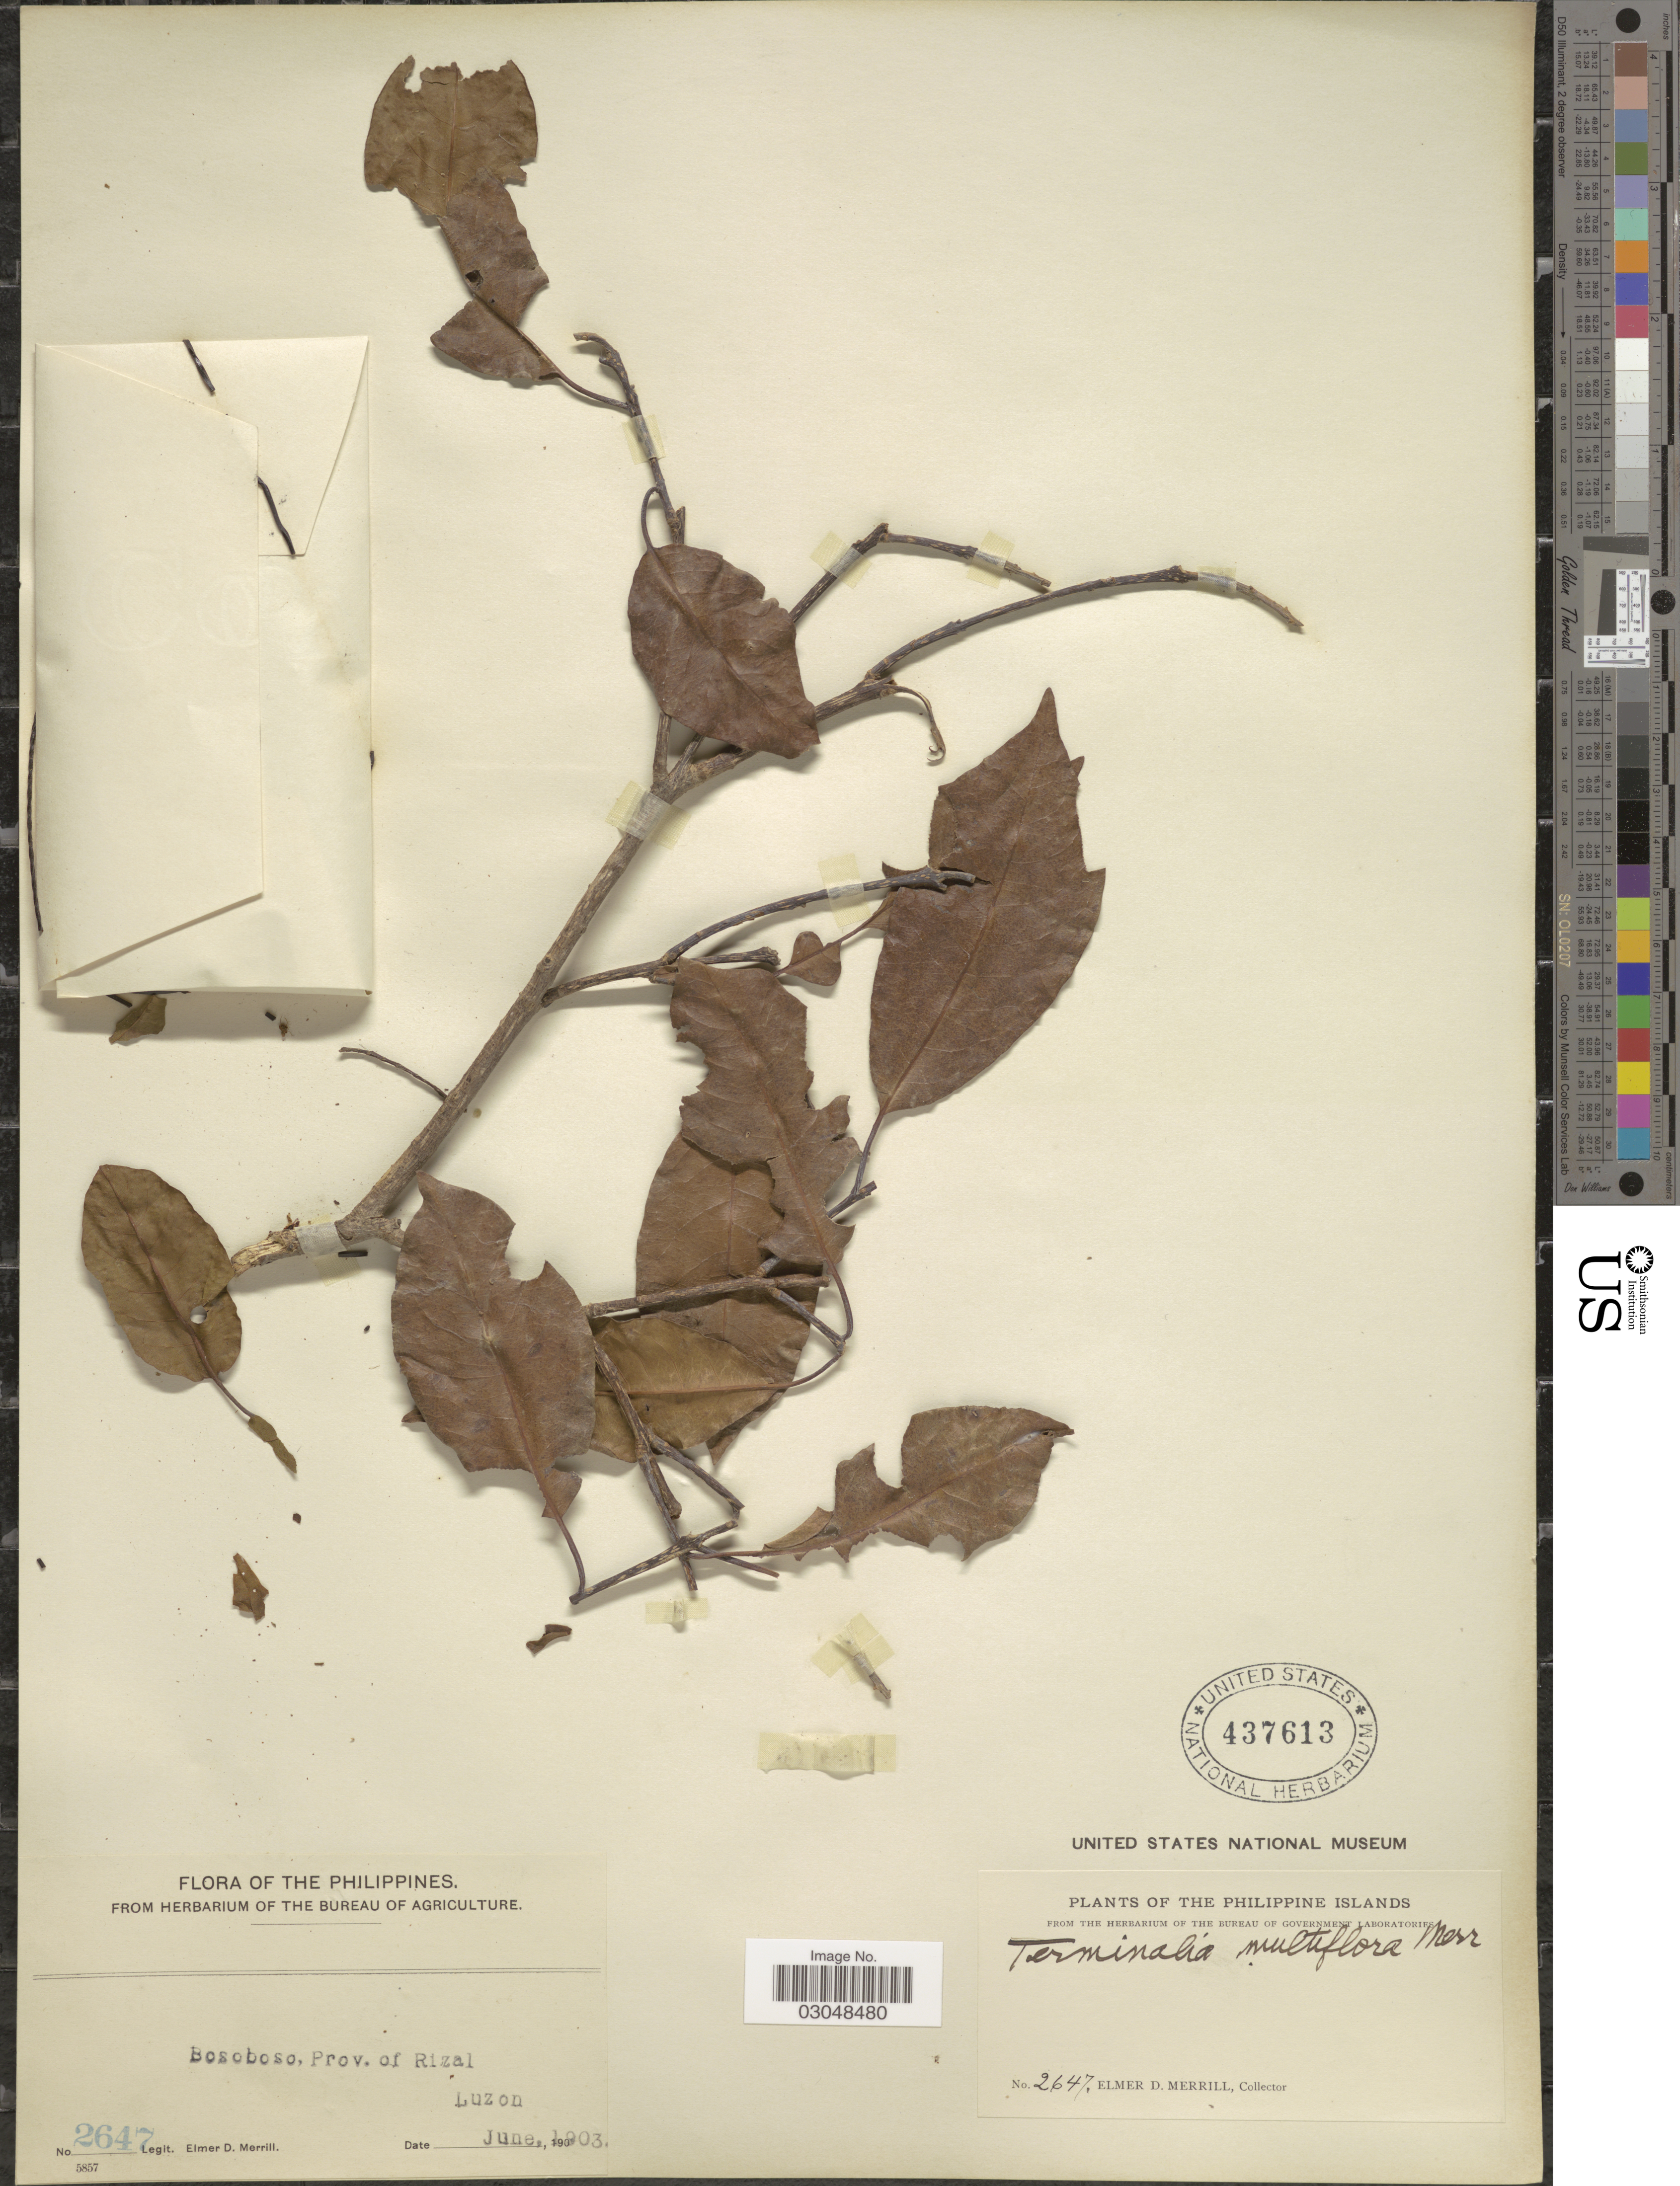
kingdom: Plantae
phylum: Tracheophyta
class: Magnoliopsida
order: Myrtales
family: Combretaceae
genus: Terminalia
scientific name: Terminalia citrina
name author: (Gaertn.) Roxb. ex Flem.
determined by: (US) Smithsonian Institution - National Museum of Natural History - Department of Botany (UNITED STATES)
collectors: E. D. Merrill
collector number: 2647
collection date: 1903-06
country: Philippines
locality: The Philippine Islands, Bosoboso, Prov. of Rizal, Luzon.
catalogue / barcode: US 437613